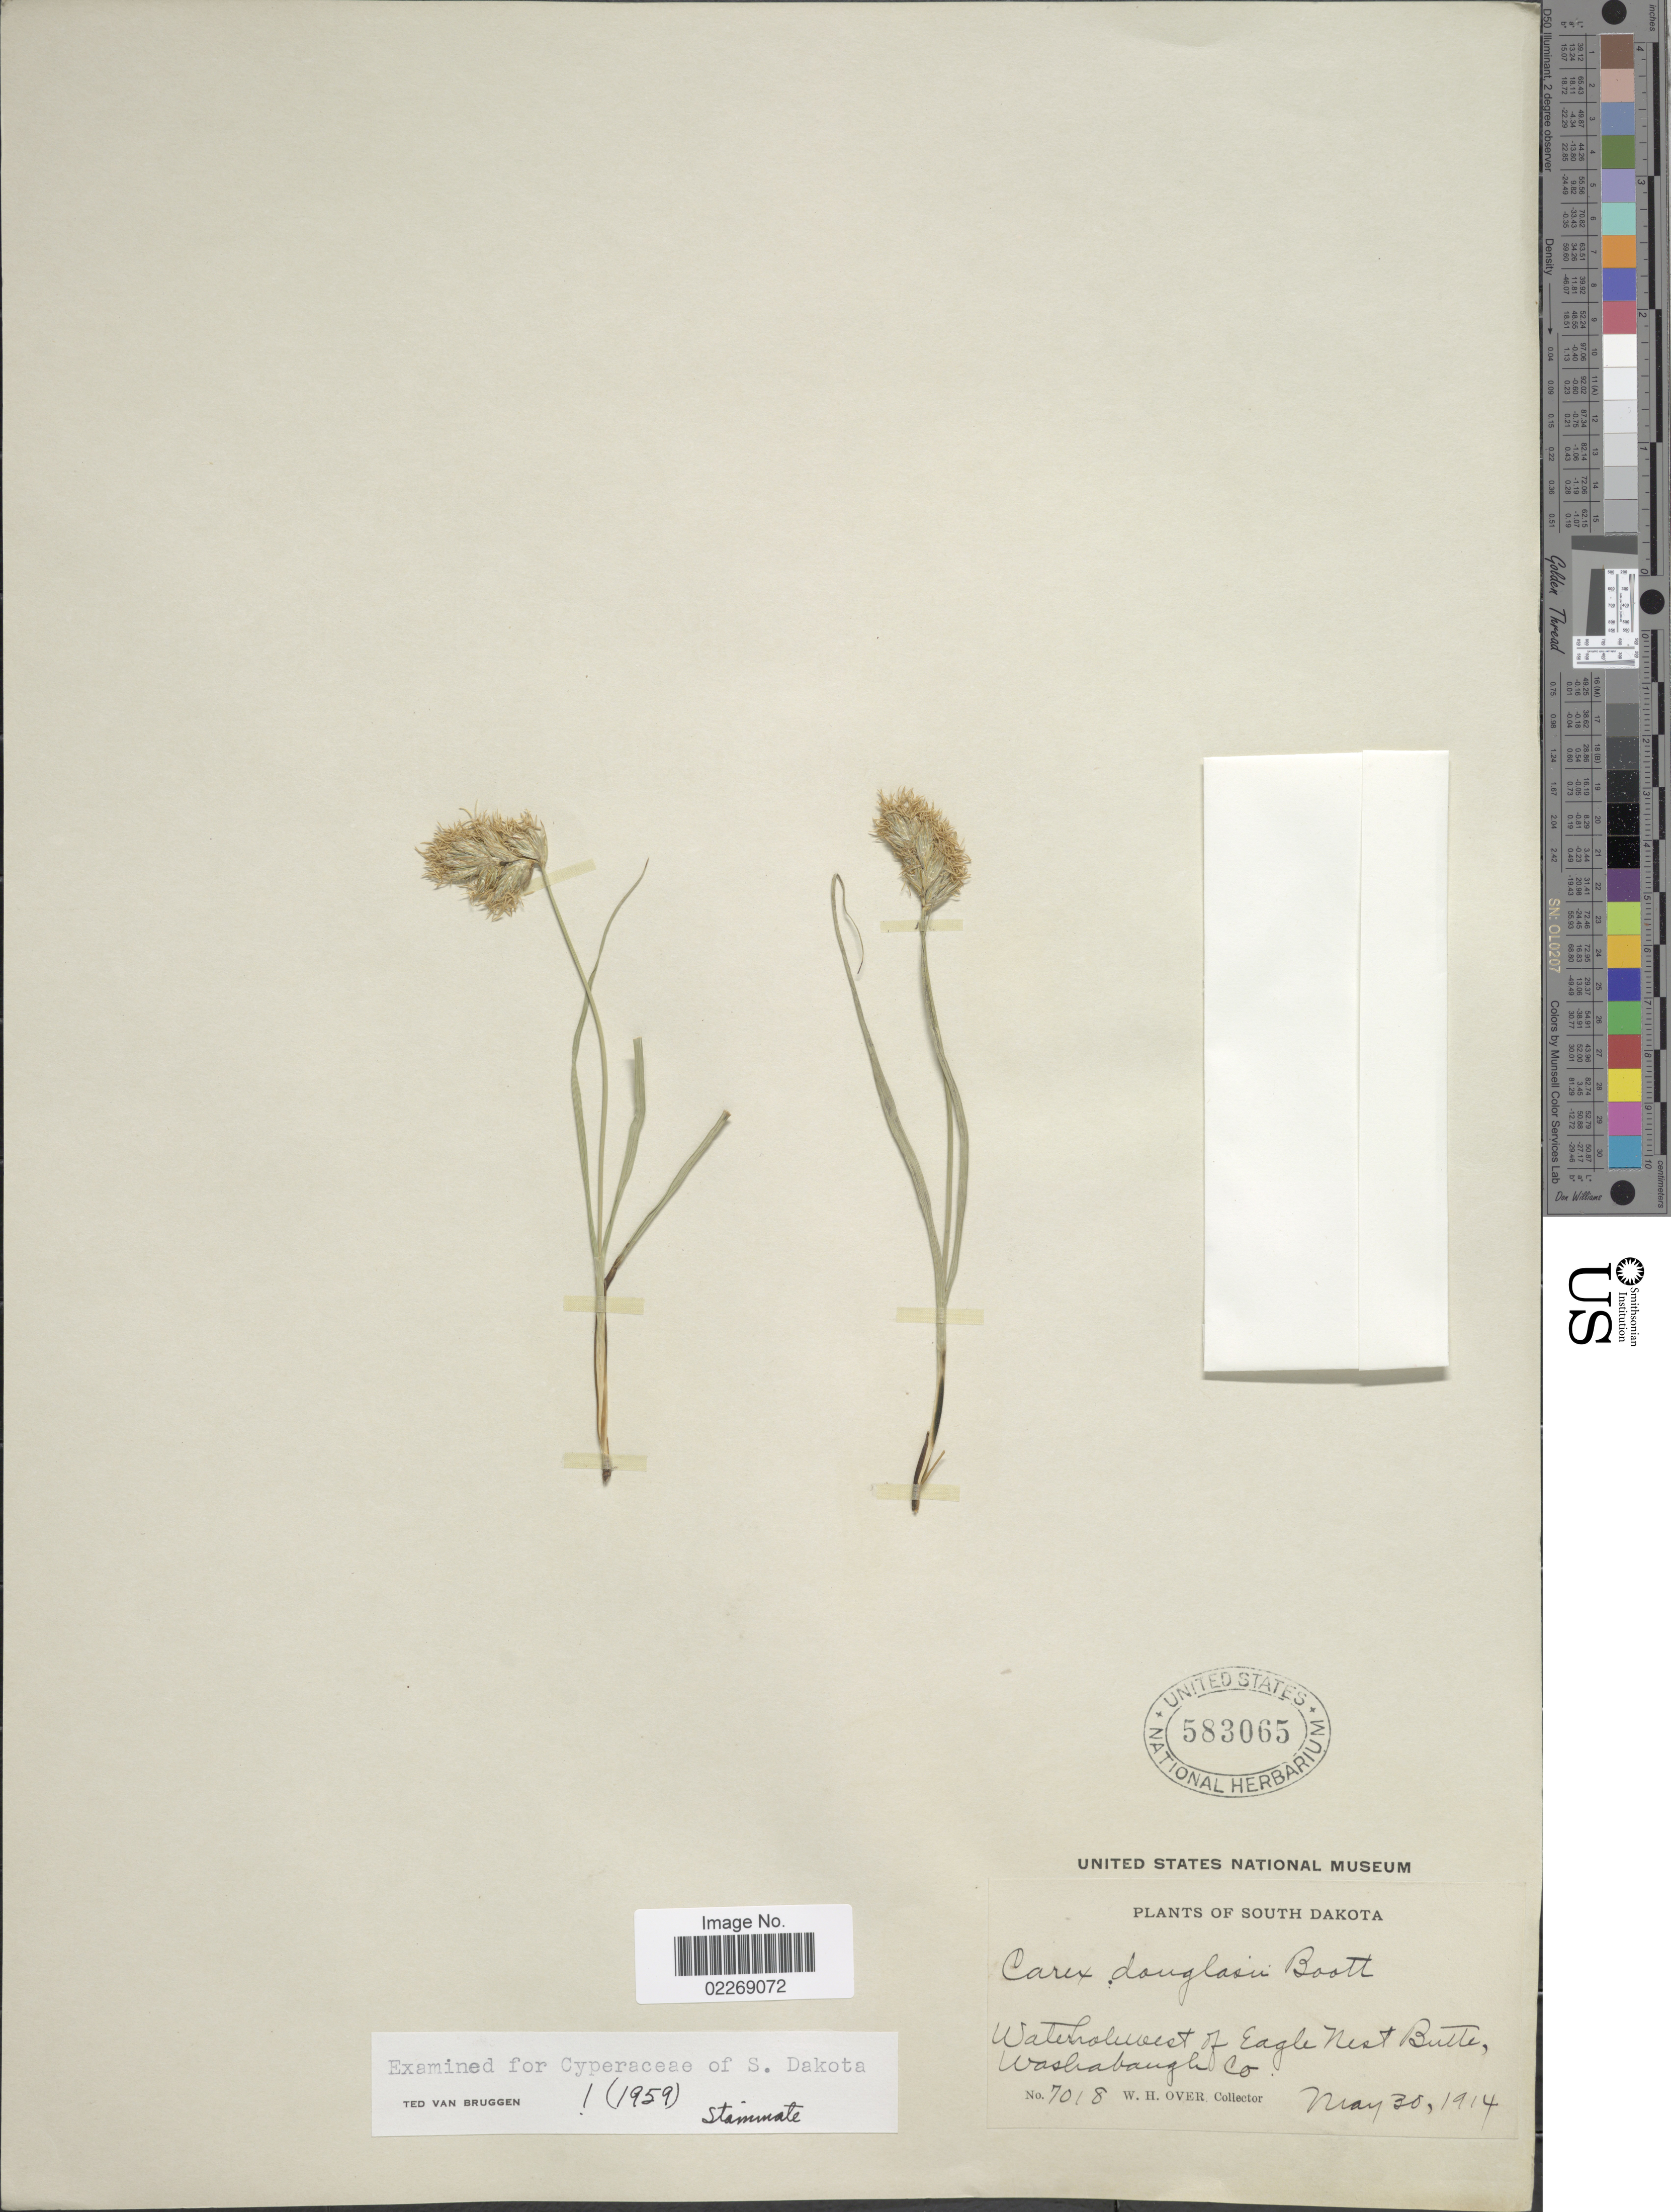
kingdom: Plantae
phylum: Tracheophyta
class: Liliopsida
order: Poales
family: Cyperaceae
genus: Carex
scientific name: Carex douglasii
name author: Boott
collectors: W. Over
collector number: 7018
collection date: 1914-05-30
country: United States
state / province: South Dakota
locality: Waterholwest of Eagle Nest Butte, Washabaugh Co.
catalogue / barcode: US 583065